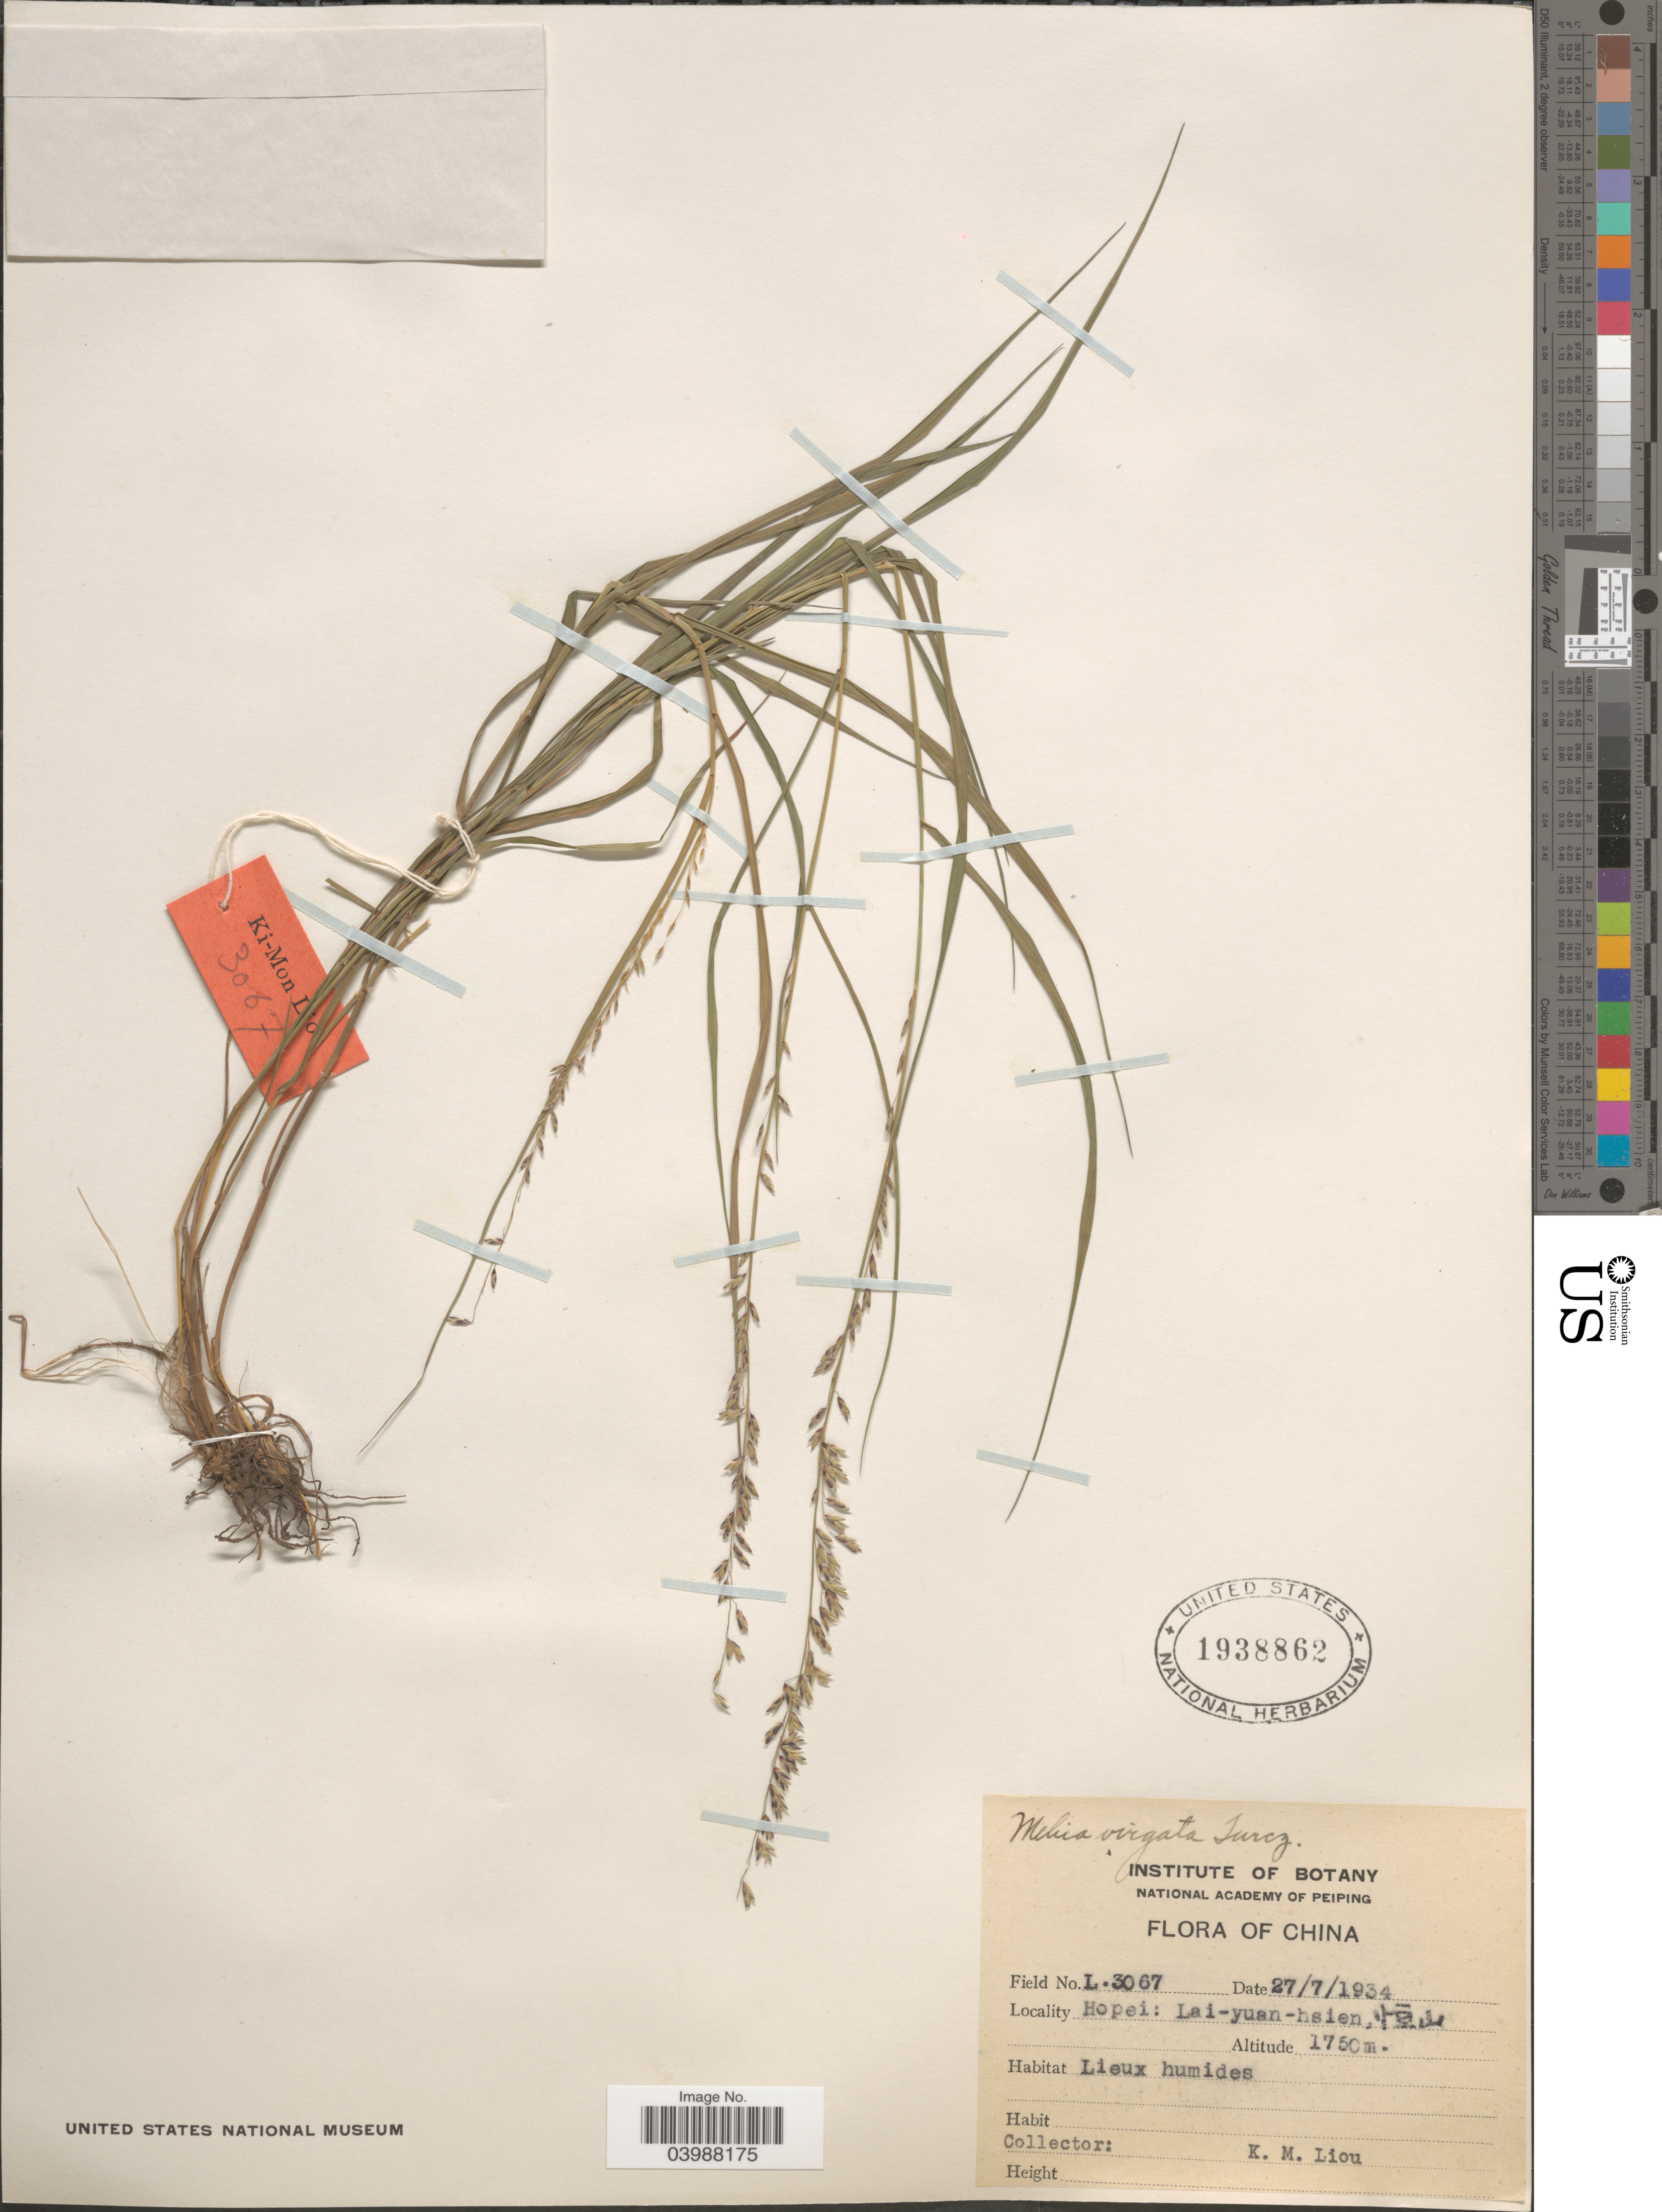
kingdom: Plantae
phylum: Tracheophyta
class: Liliopsida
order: Poales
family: Poaceae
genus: Melica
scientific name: Melica virgata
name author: Turcz. ex Trin.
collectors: K. M. Liou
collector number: L3067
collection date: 1934-07-27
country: China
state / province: Hebei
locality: Hopei: Lai-yuan-hsien, X.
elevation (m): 1750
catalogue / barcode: US 1938862